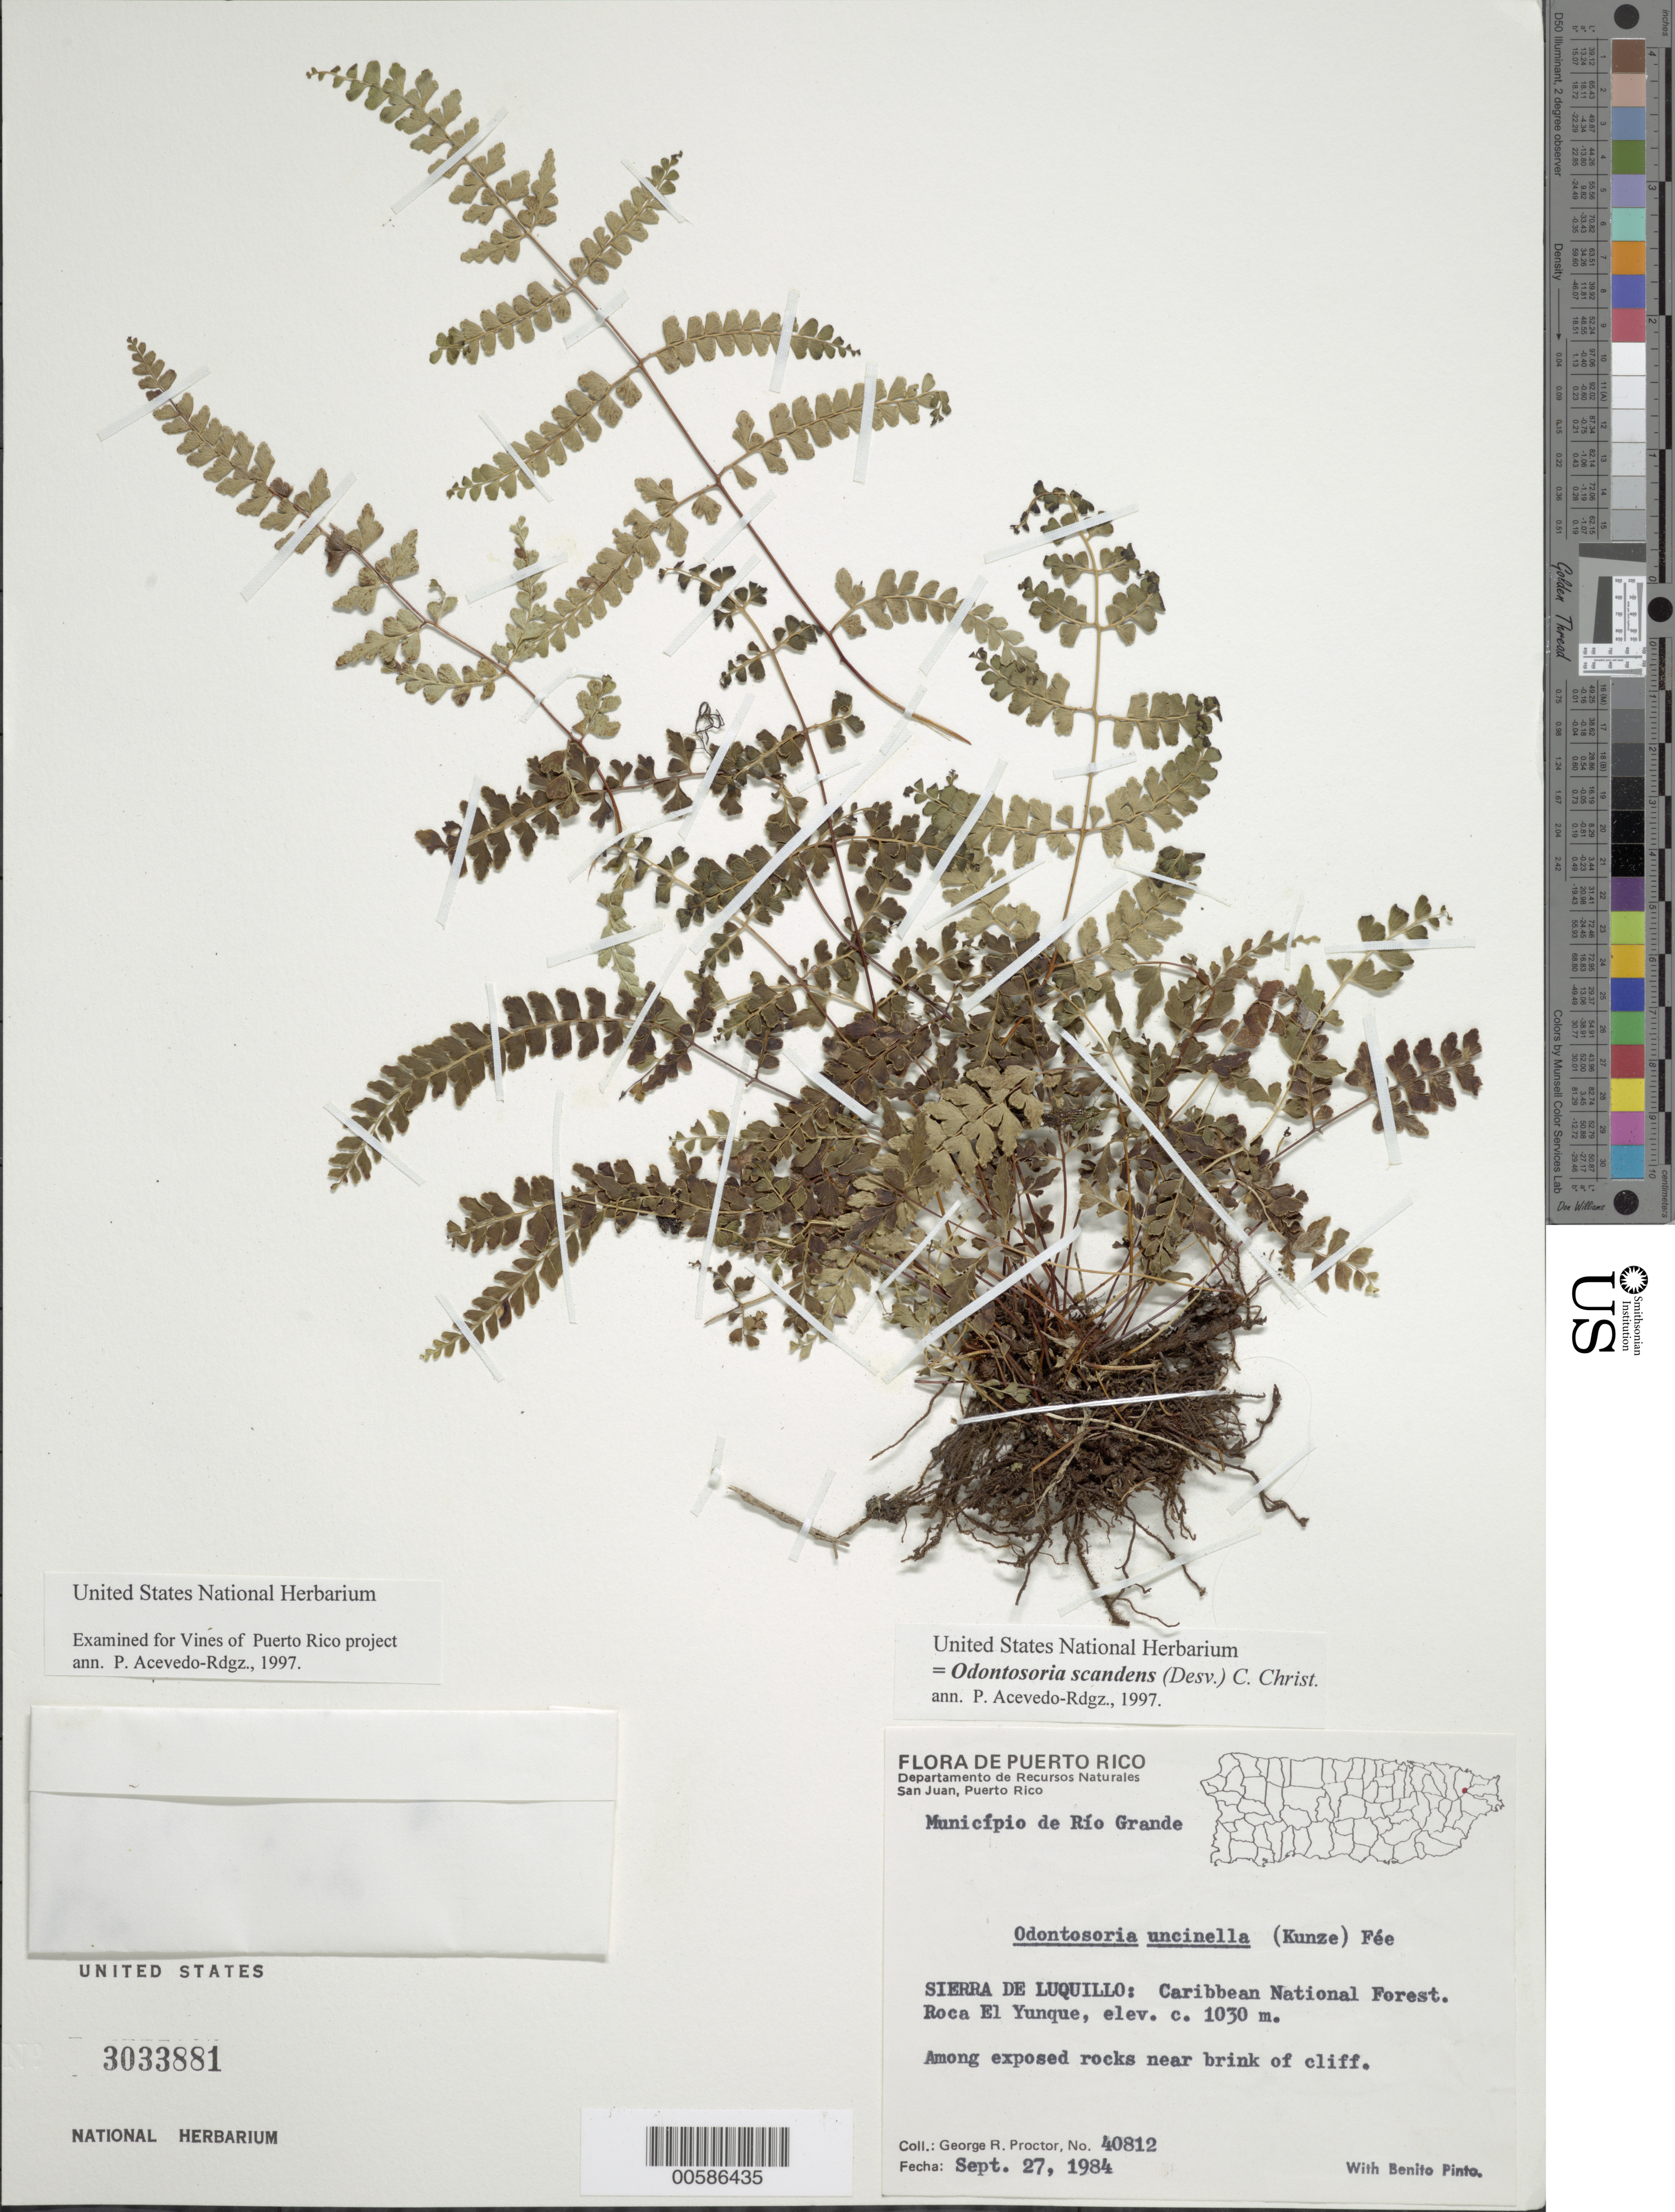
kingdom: Plantae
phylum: Tracheophyta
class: Polypodiopsida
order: Polypodiales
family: Lindsaeaceae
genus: Odontosoria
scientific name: Odontosoria scandens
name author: (Desv.) C. Chr.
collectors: G. R. Proctor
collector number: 40812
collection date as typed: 27 Sep 1984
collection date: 1984-09-27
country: Puerto Rico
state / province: Luquillo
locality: Sierra de Luquillo, Caribbean National Forest, Roca El Yunque. Among exposed rocks near brink of cliff.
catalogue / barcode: US 3033881